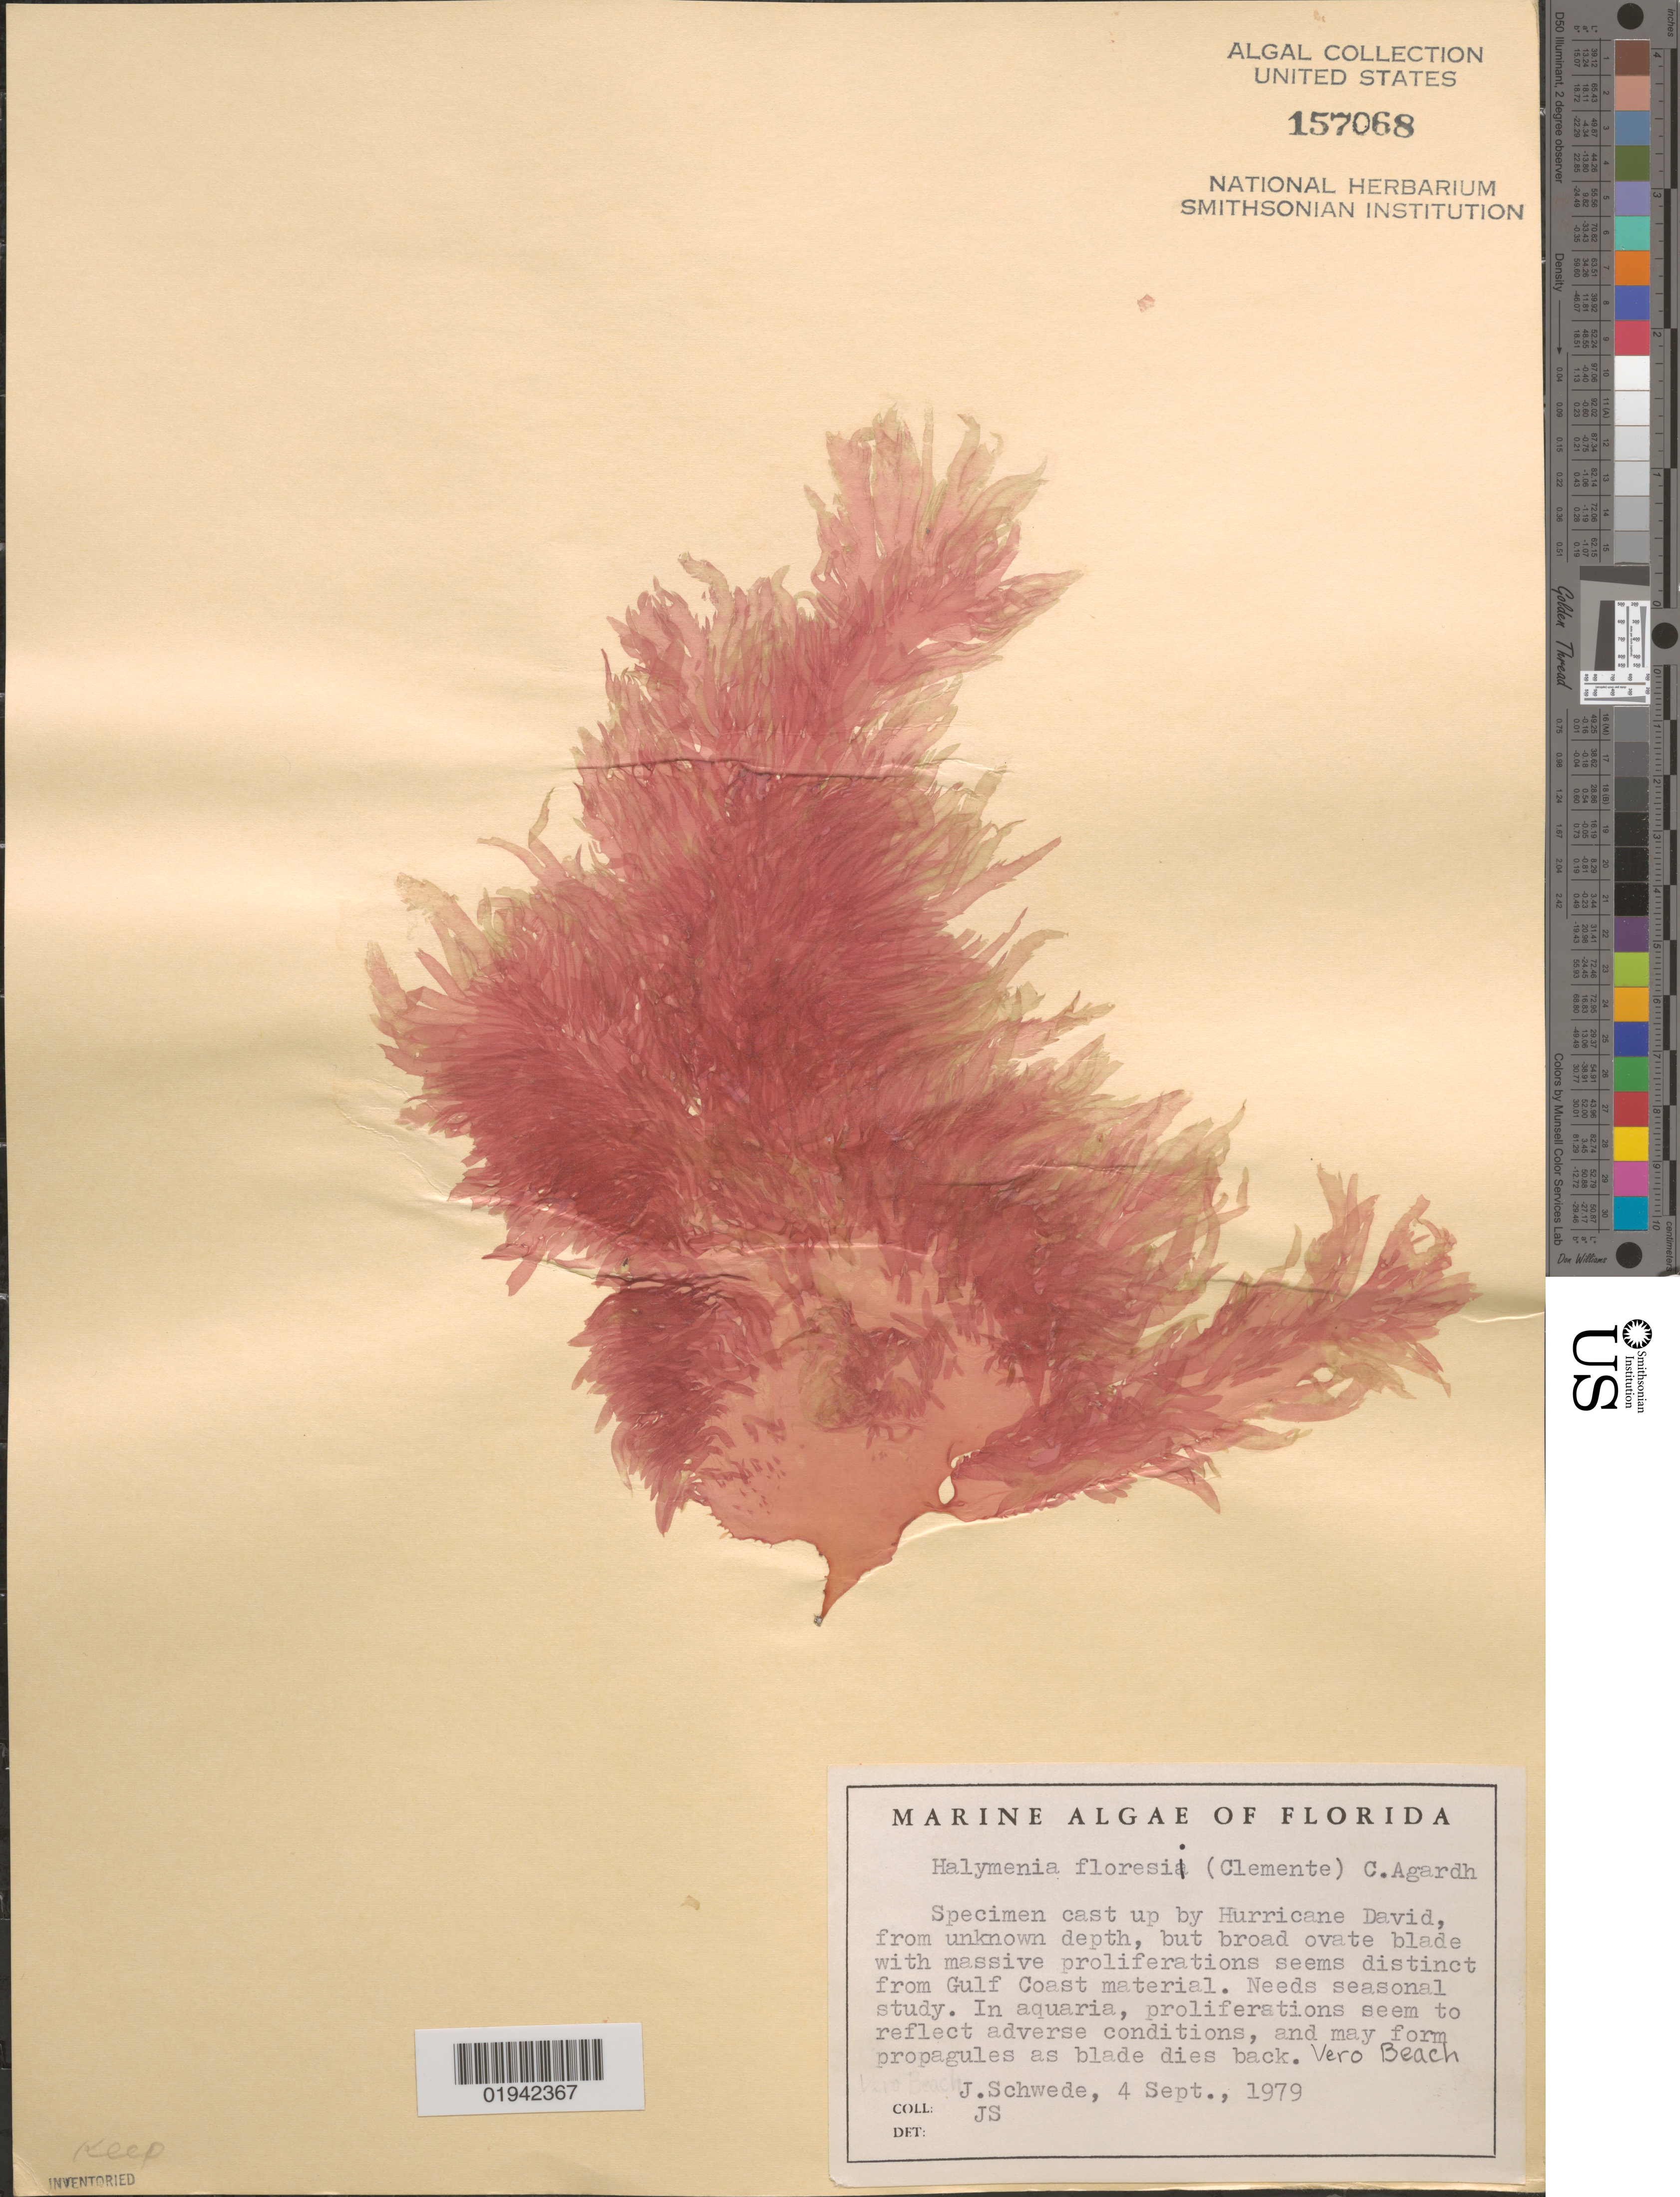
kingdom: Plantae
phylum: Rhodophyta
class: Florideophyceae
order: Halymeniales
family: Halymeniaceae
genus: Halymenia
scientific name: Halymenia floresii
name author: (Clemente) C. Agardh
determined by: Schwede, J., (UNITED STATES)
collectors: J. Schwede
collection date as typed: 04 Sep 1979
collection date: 1979-09-04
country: United States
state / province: Florida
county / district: Indian River County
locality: Vero Beach, Atlantic Coast, cast up by Hurricane David on 3 September 1979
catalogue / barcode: US 157068